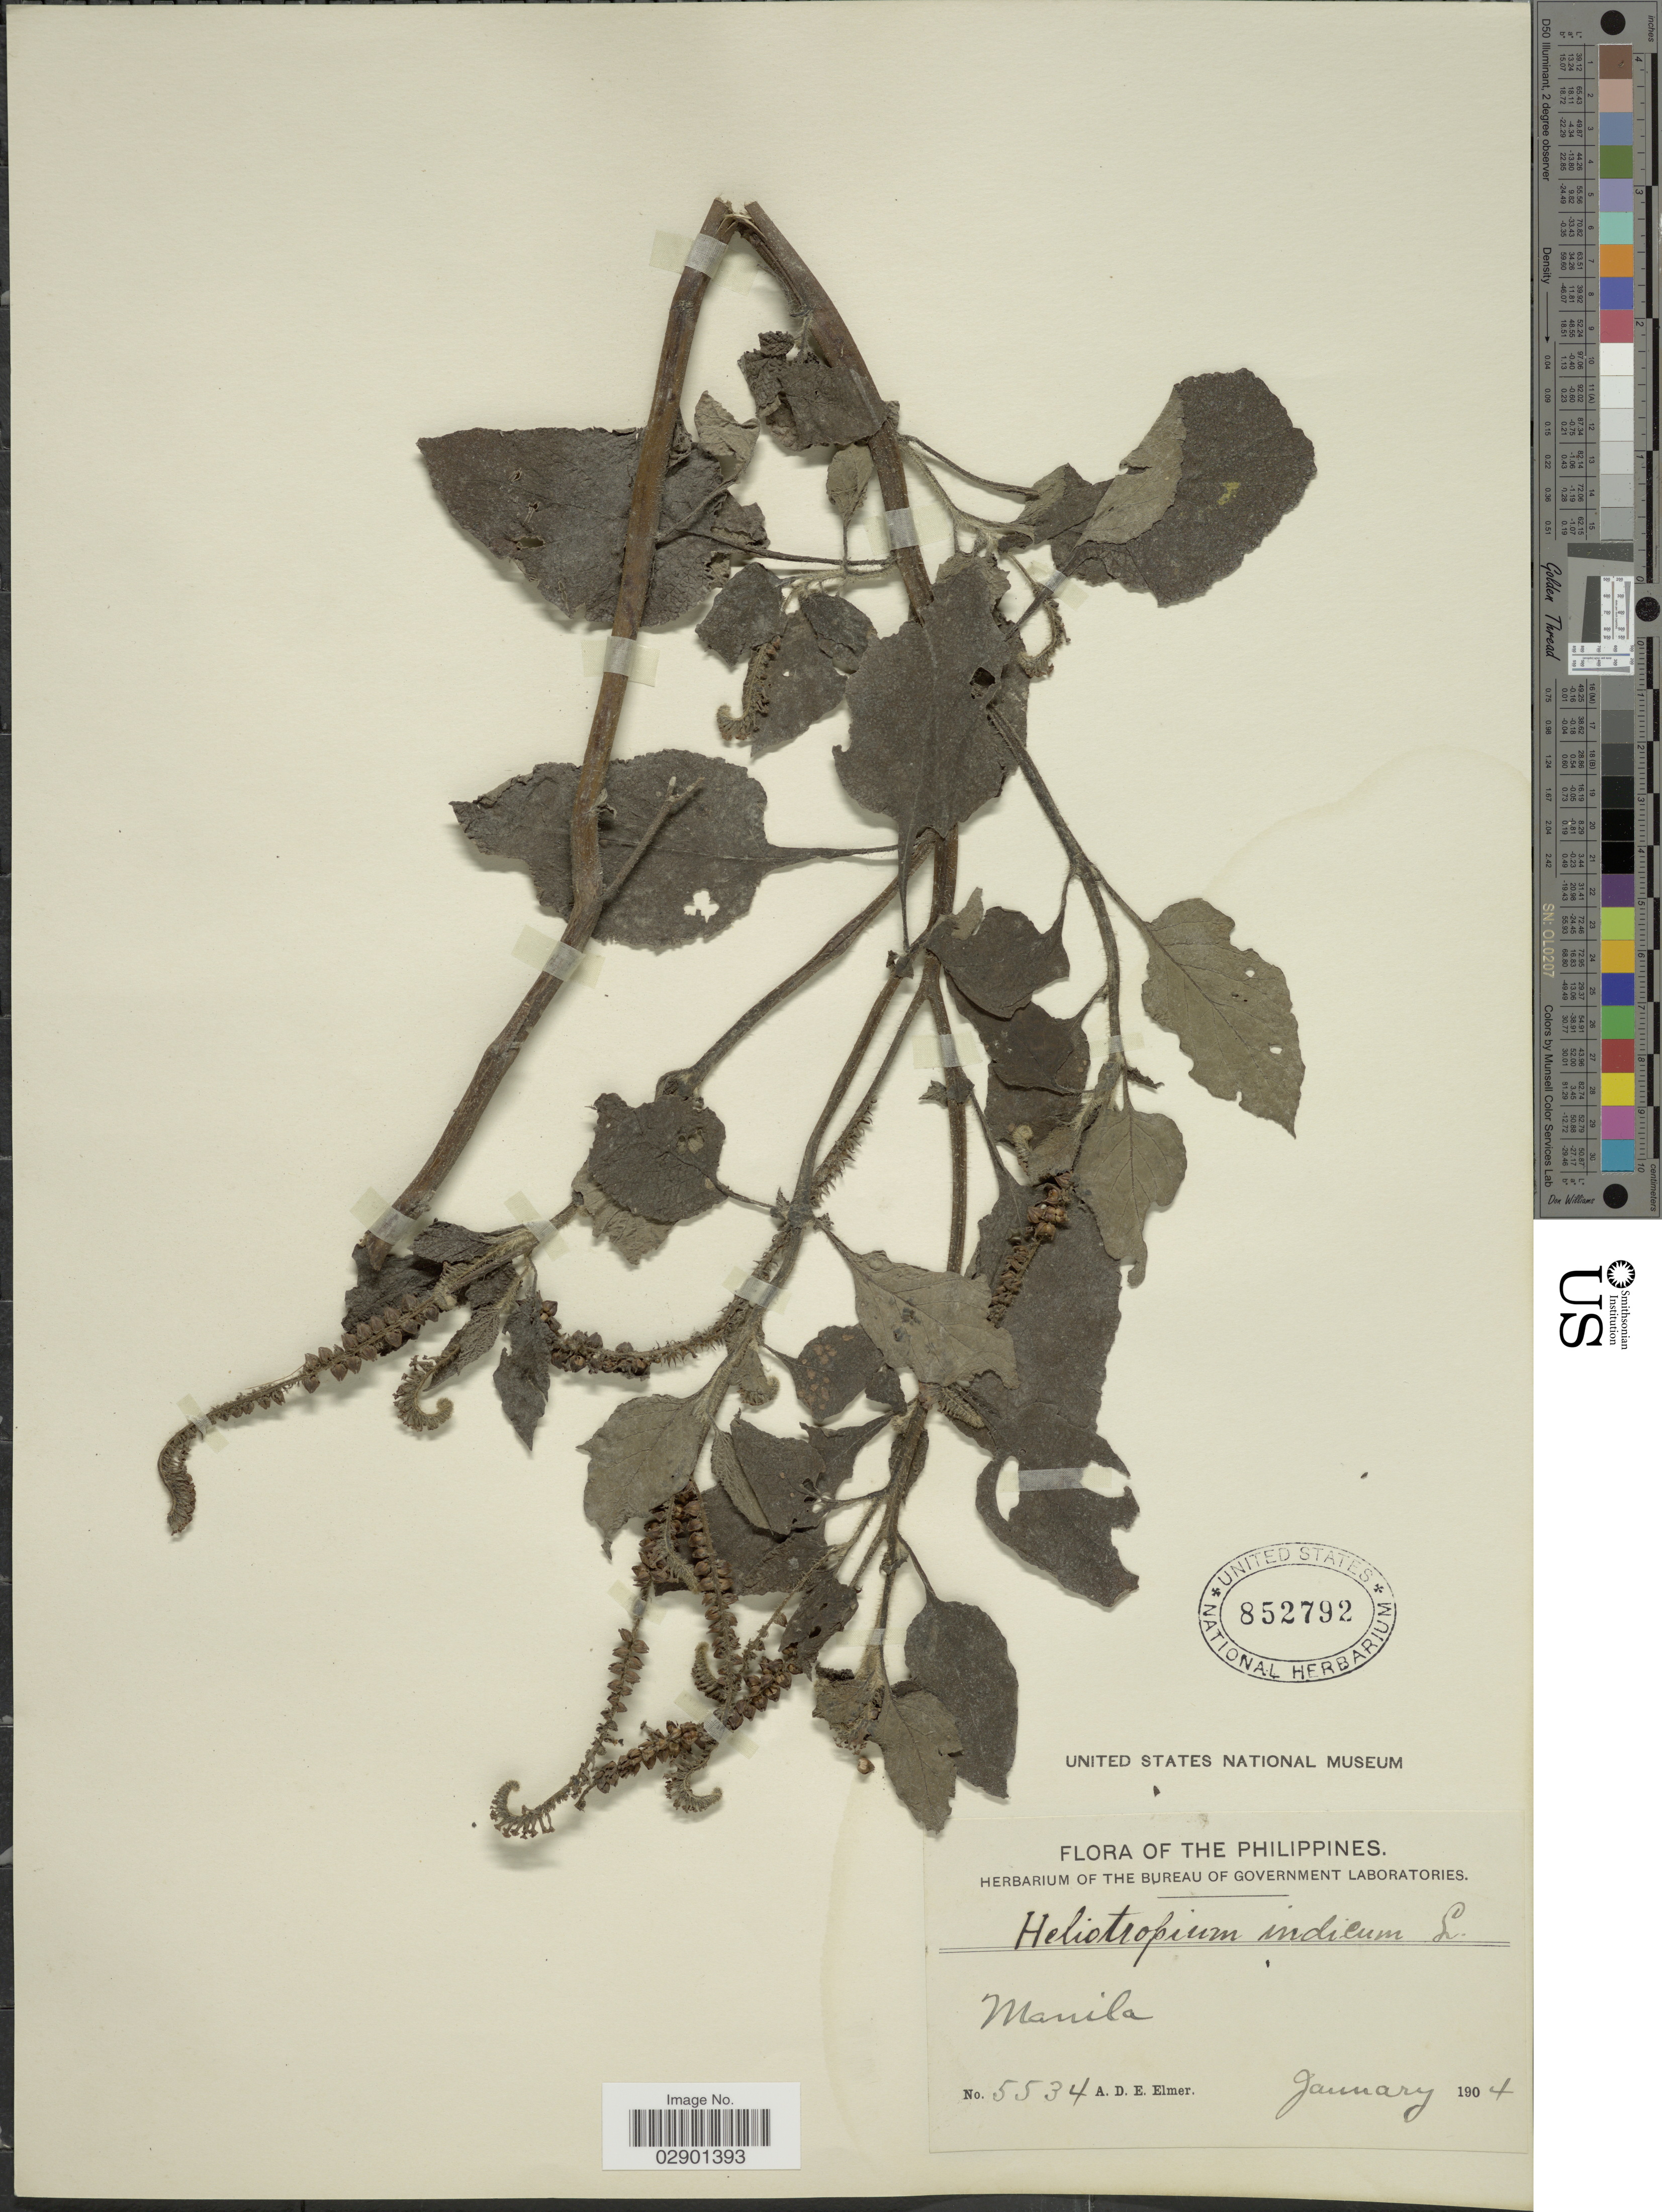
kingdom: Plantae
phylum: Tracheophyta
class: Magnoliopsida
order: Boraginales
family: Heliotropiaceae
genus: Heliotropium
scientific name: Heliotropium indicum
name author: L.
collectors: A. D. E. Elmer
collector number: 5534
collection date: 1904-01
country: Philippines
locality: Manila.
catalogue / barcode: US 852792